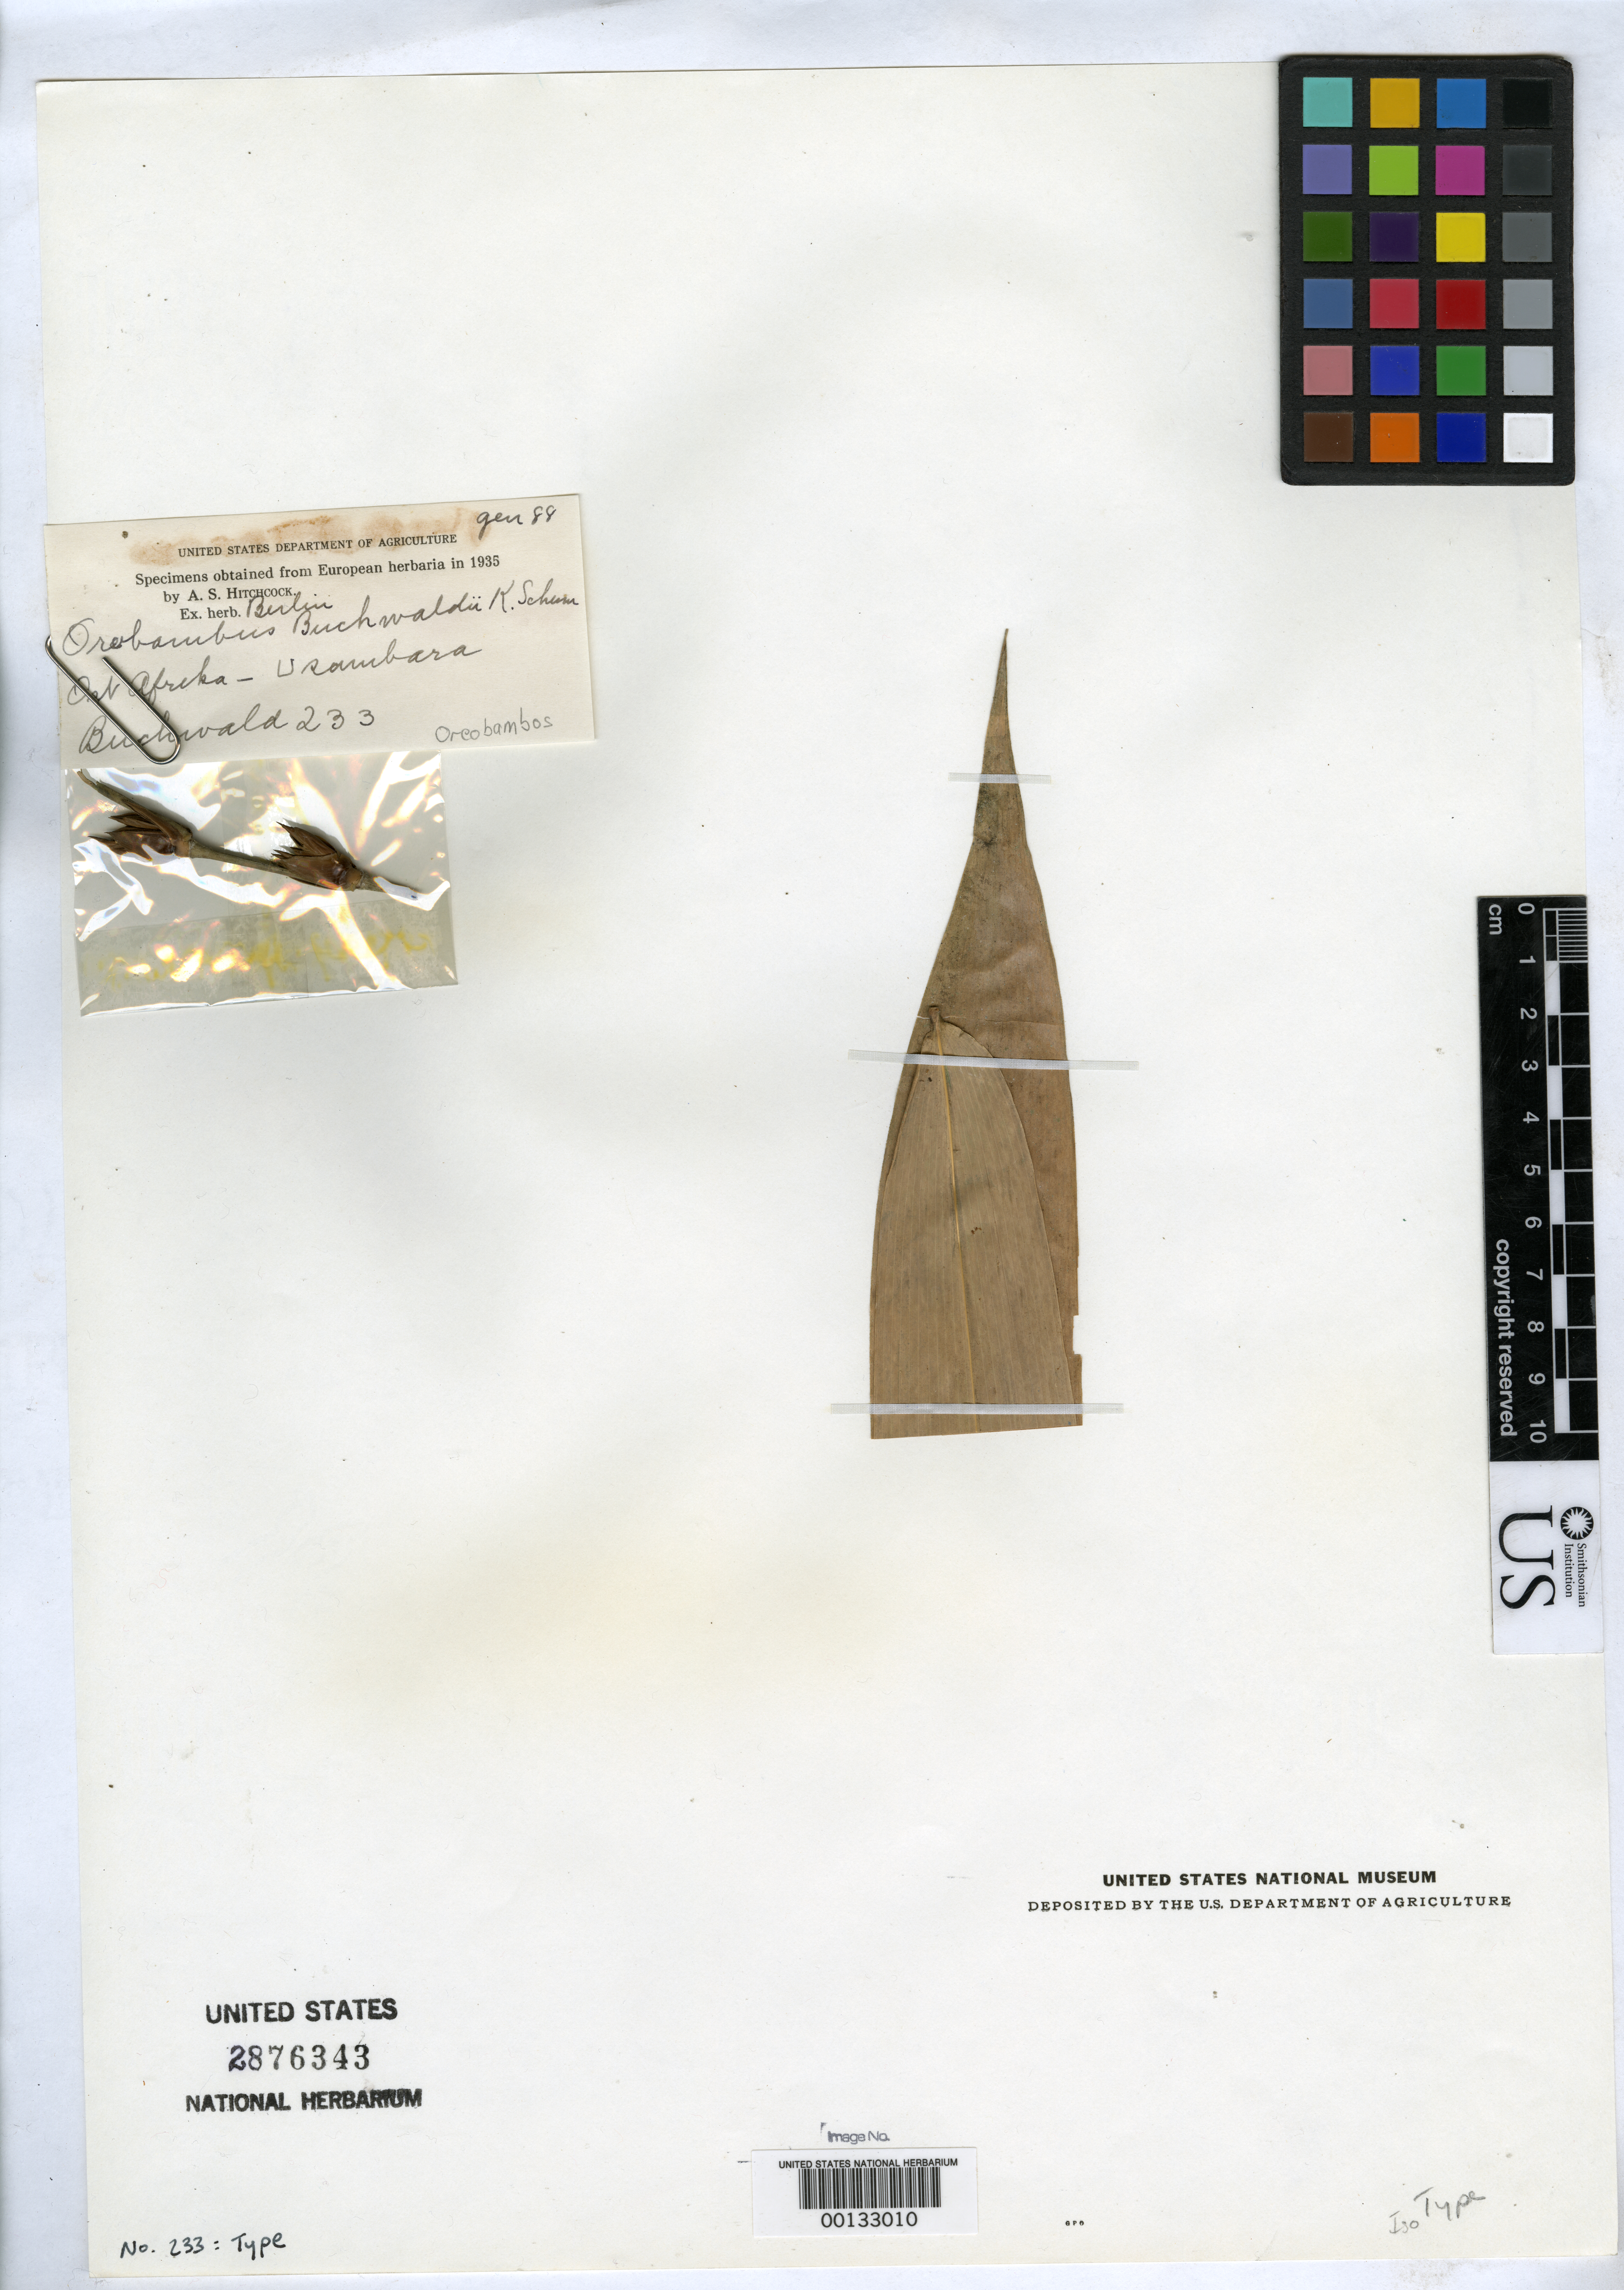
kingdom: Plantae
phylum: Tracheophyta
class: Liliopsida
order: Poales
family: Poaceae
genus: Oreobambos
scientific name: Oreobambos buchwaldii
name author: K. Schum.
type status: Type Material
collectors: -. Buchwald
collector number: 233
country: Burundi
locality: "Usambara".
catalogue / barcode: US 2876343